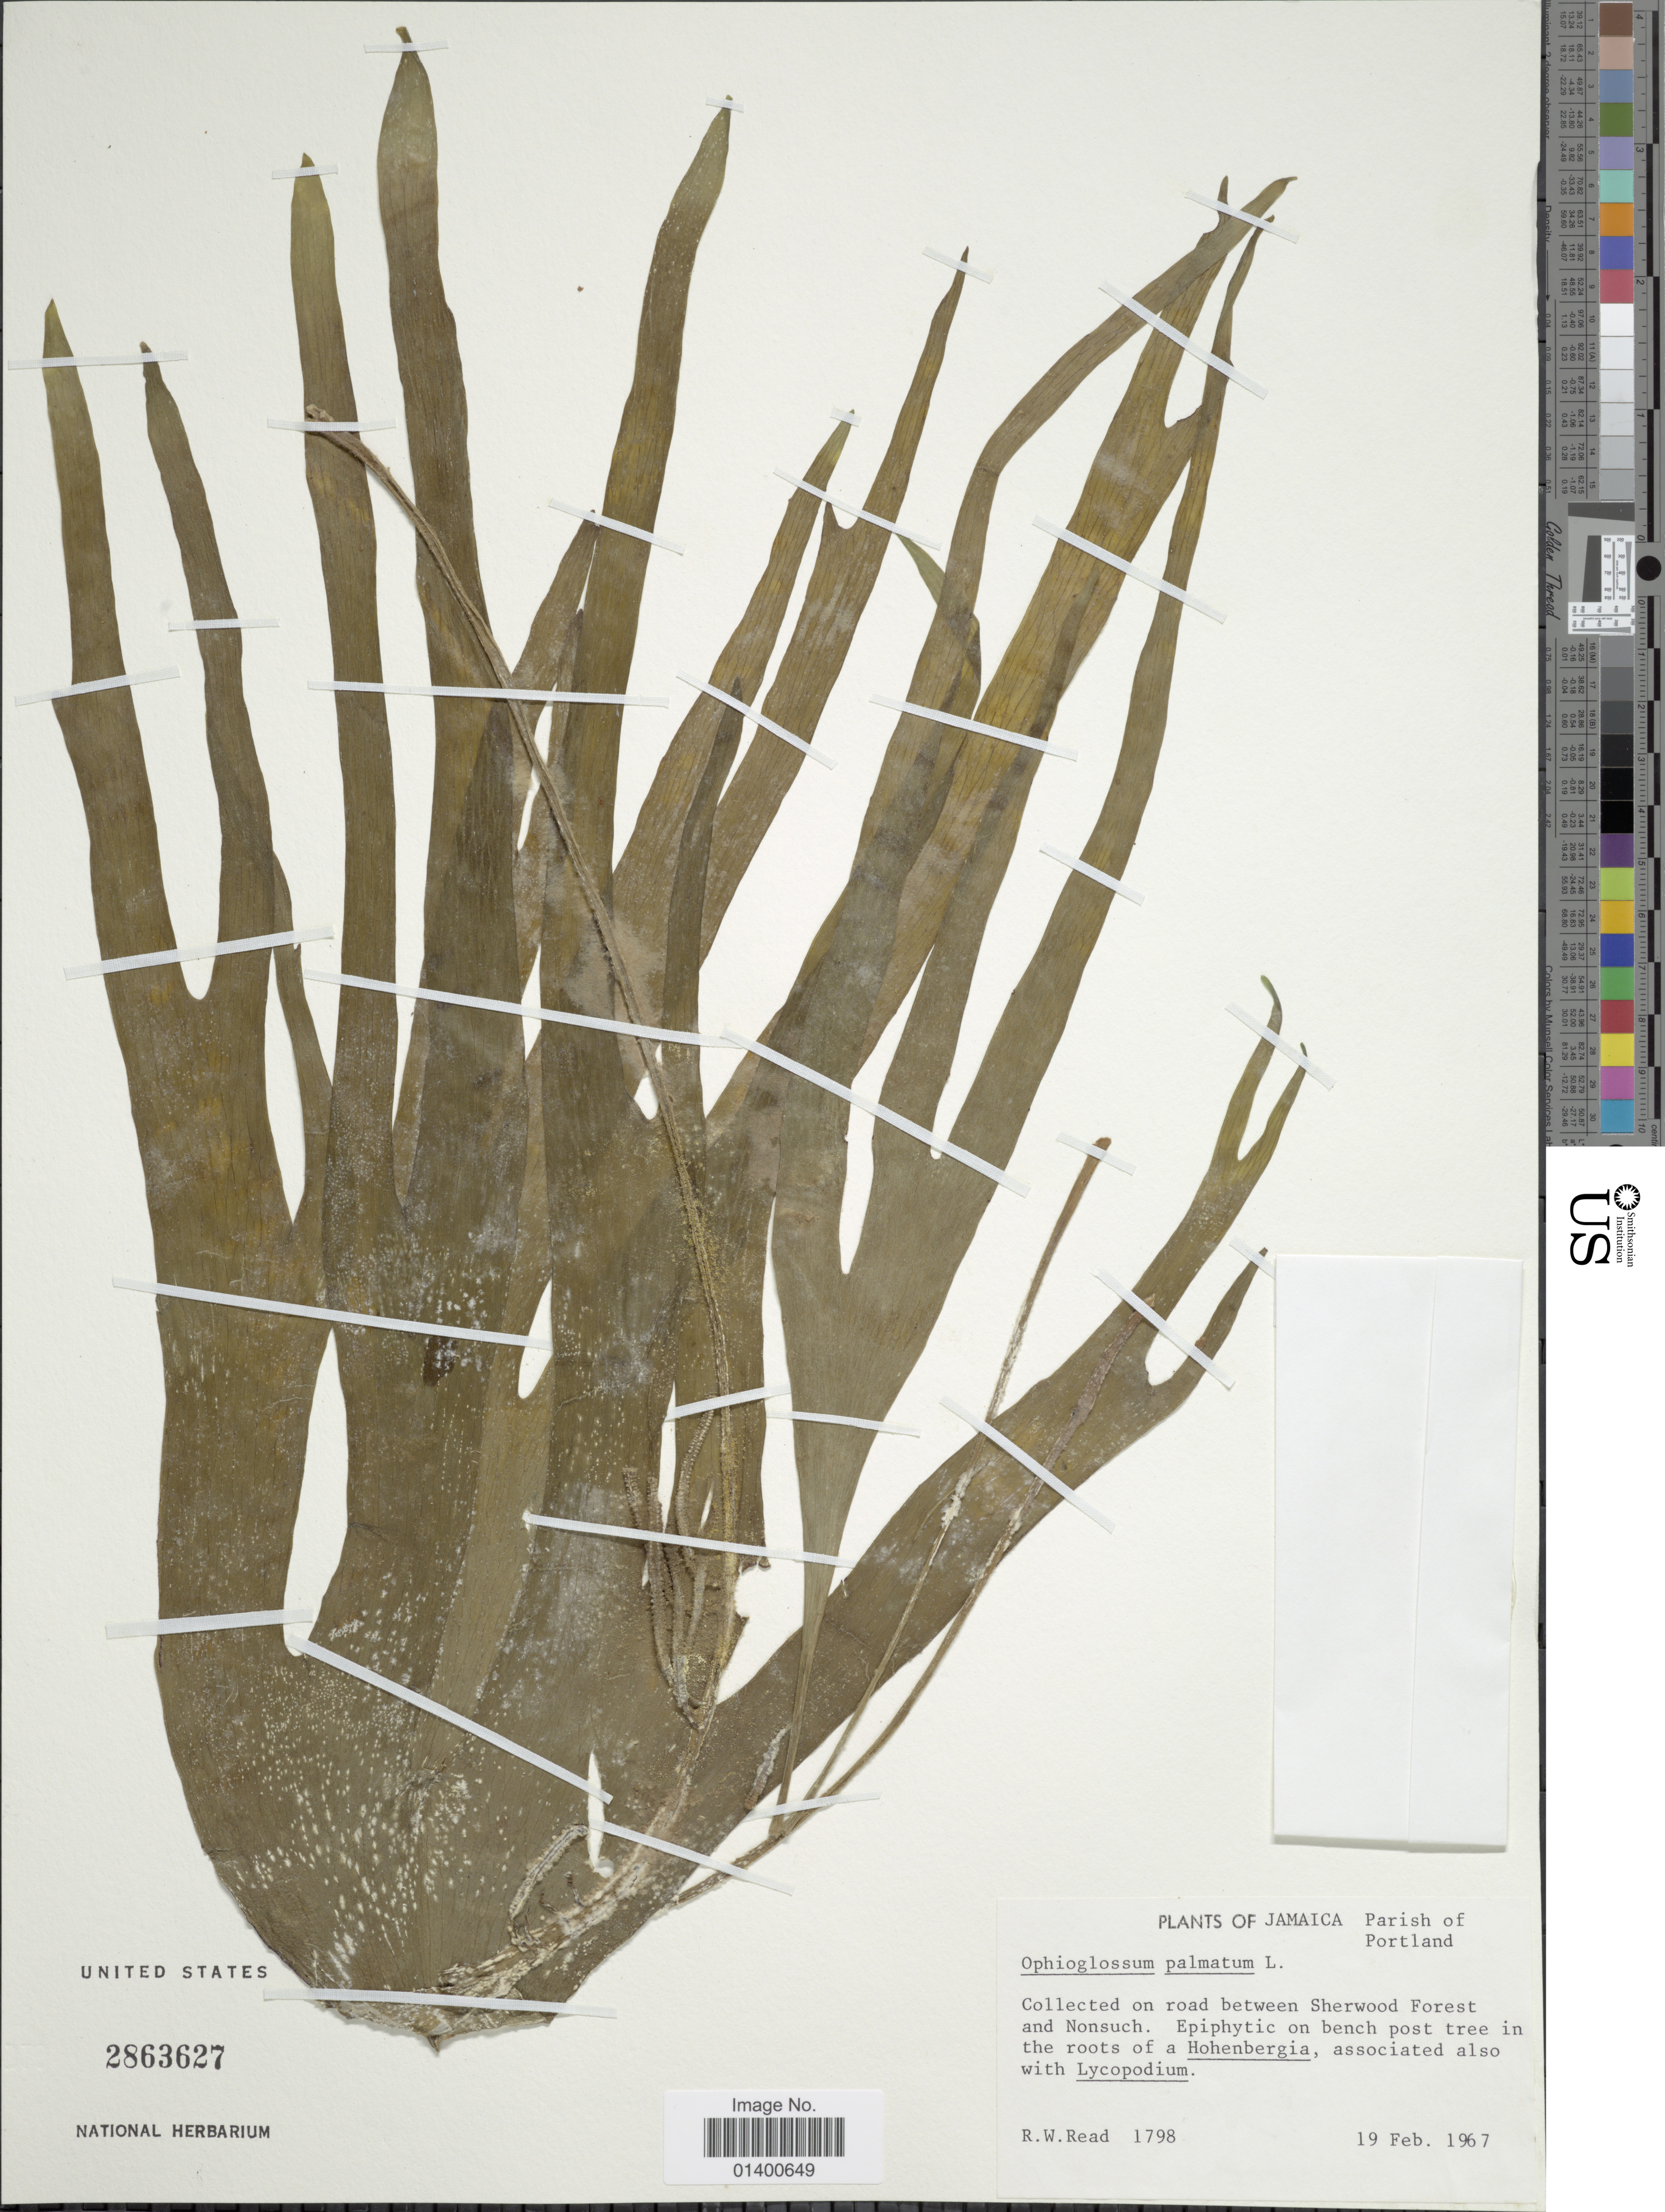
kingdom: Plantae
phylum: Tracheophyta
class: Polypodiopsida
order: Ophioglossales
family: Ophioglossaceae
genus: Cheiroglossa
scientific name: Cheiroglossa palmata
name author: (L.) C. Presl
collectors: R. W. Read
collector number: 1798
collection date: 1967-02-19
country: Jamaica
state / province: Portland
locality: Parish of Portland, on road between Sherwood Forest and Nonsuch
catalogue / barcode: US 2863627